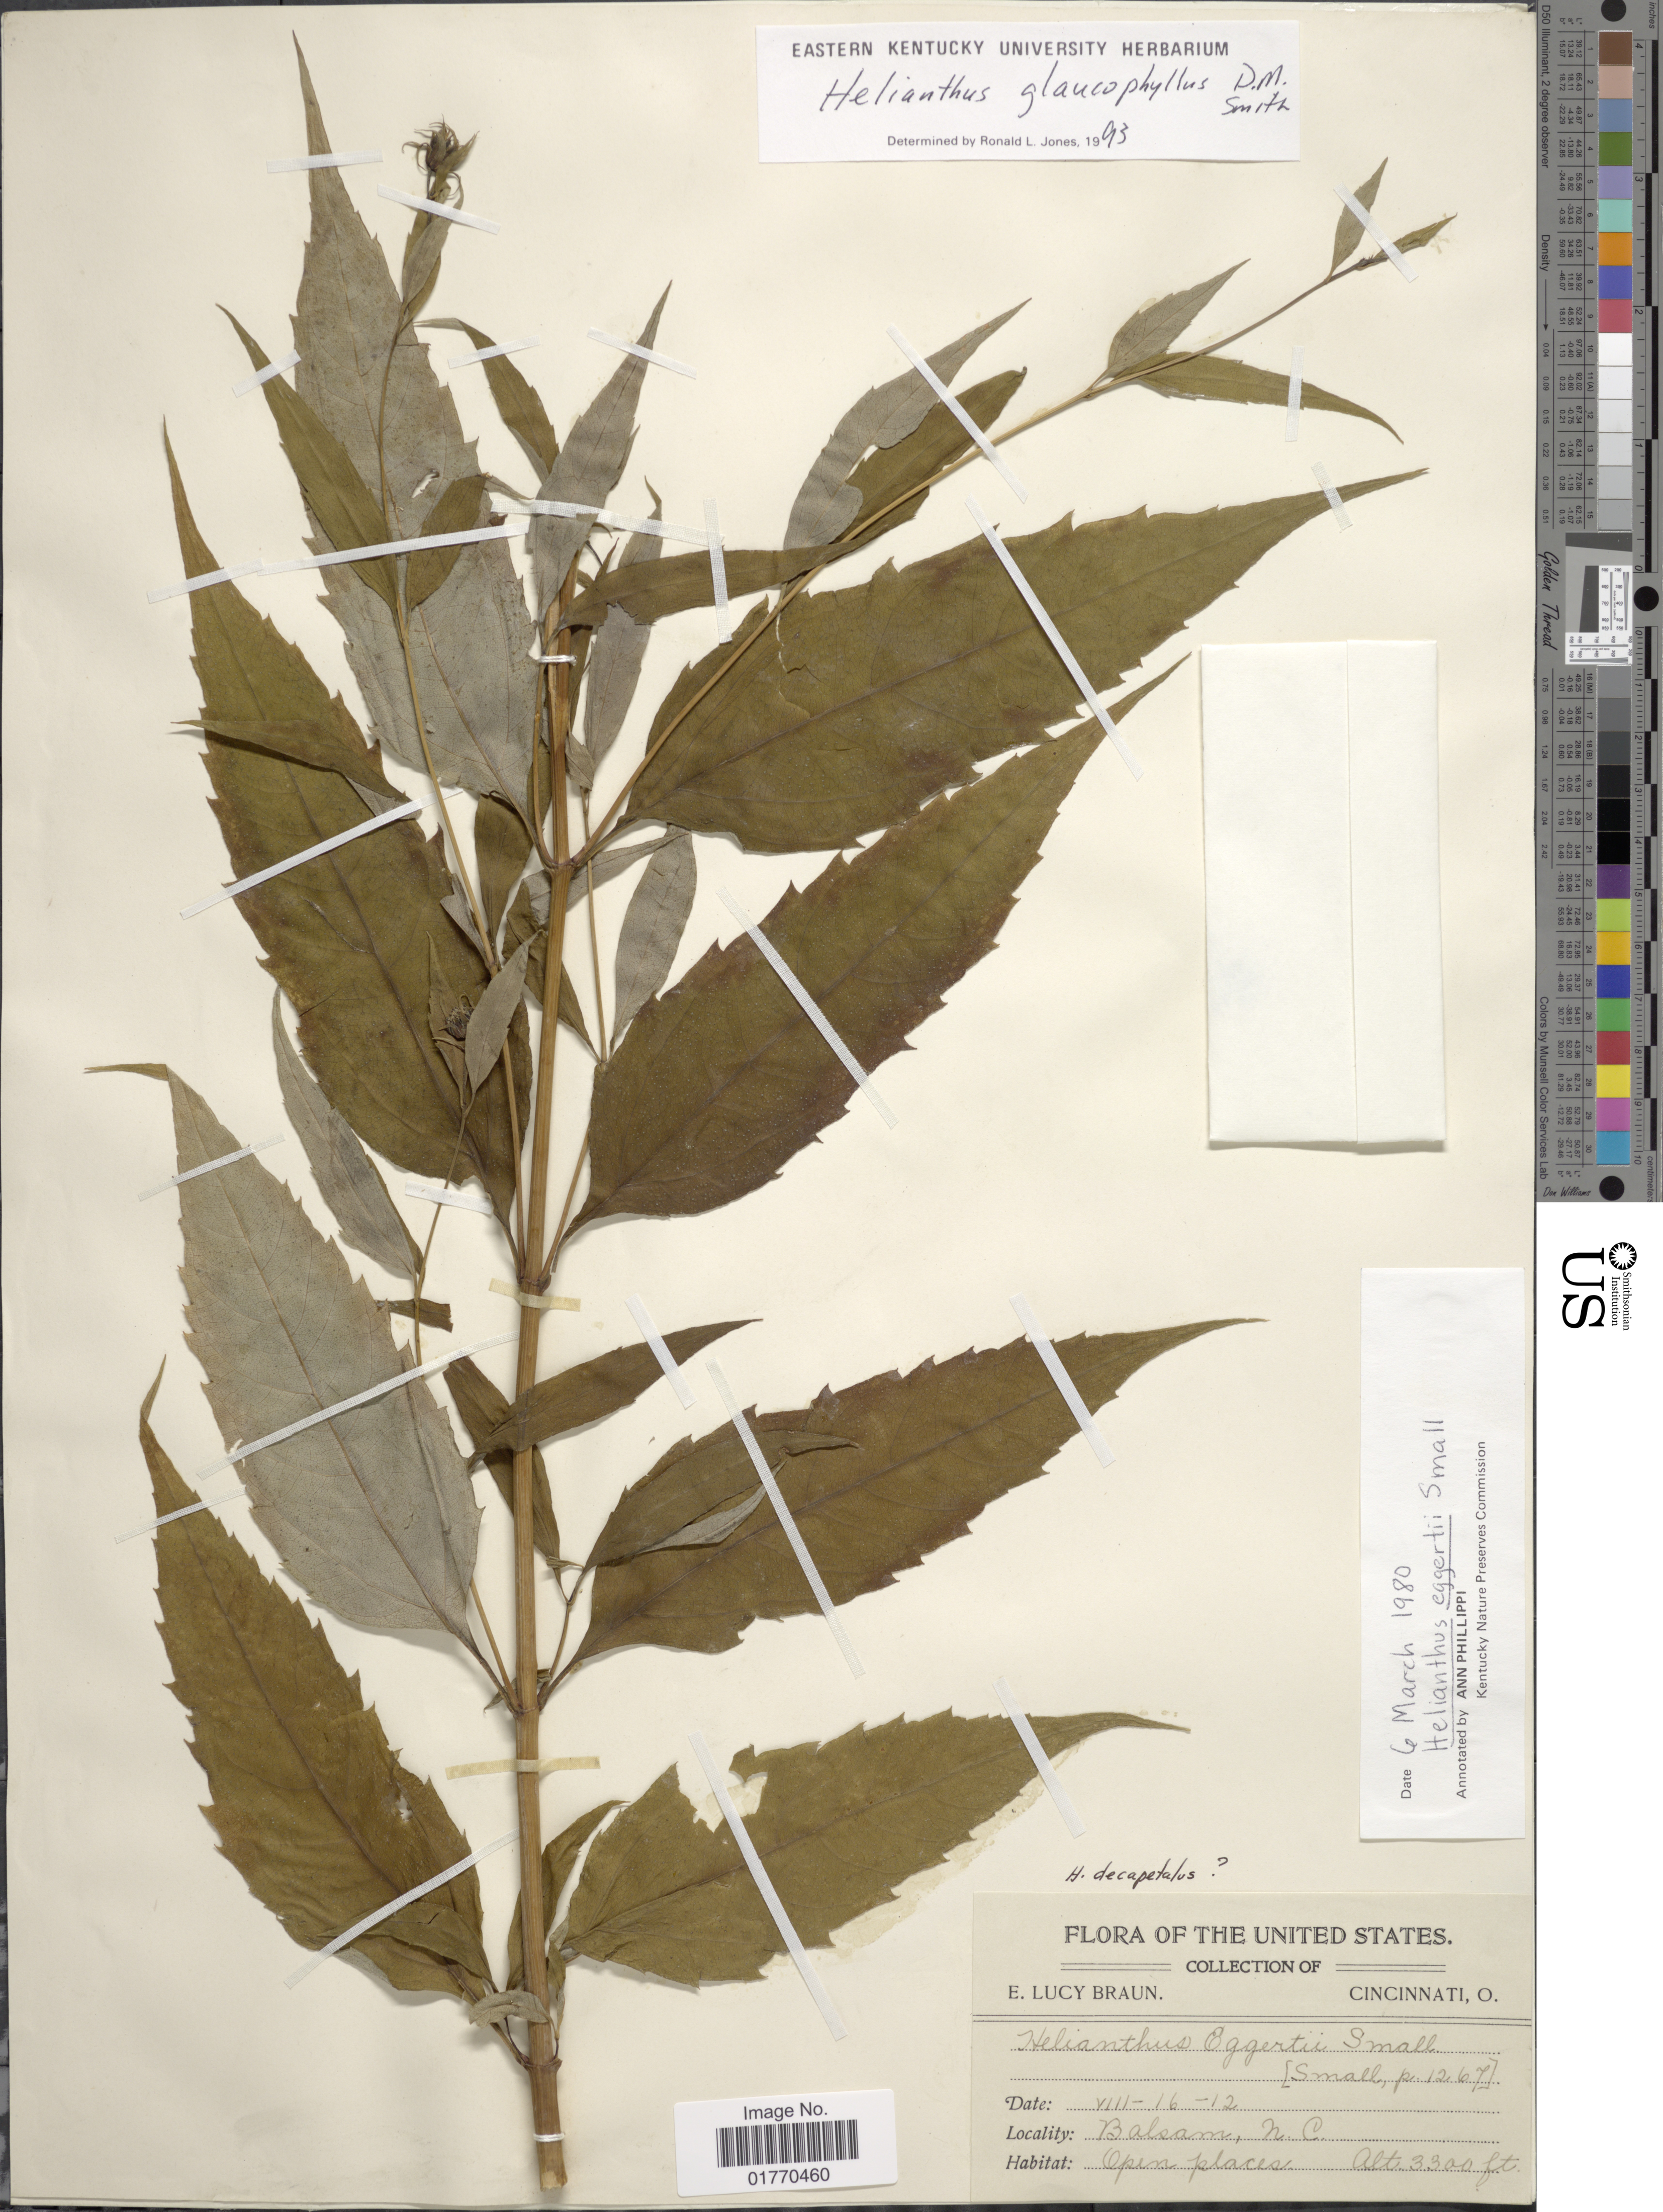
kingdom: Plantae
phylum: Tracheophyta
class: Magnoliopsida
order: Asterales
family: Asteraceae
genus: Helianthus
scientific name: Helianthus glaucophyllus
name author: Torr. & A. Gray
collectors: E. L. Braun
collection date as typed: Transcribed d/m/y: 16/8/12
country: United States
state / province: North Carolina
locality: Balsam, N. C.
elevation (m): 1006